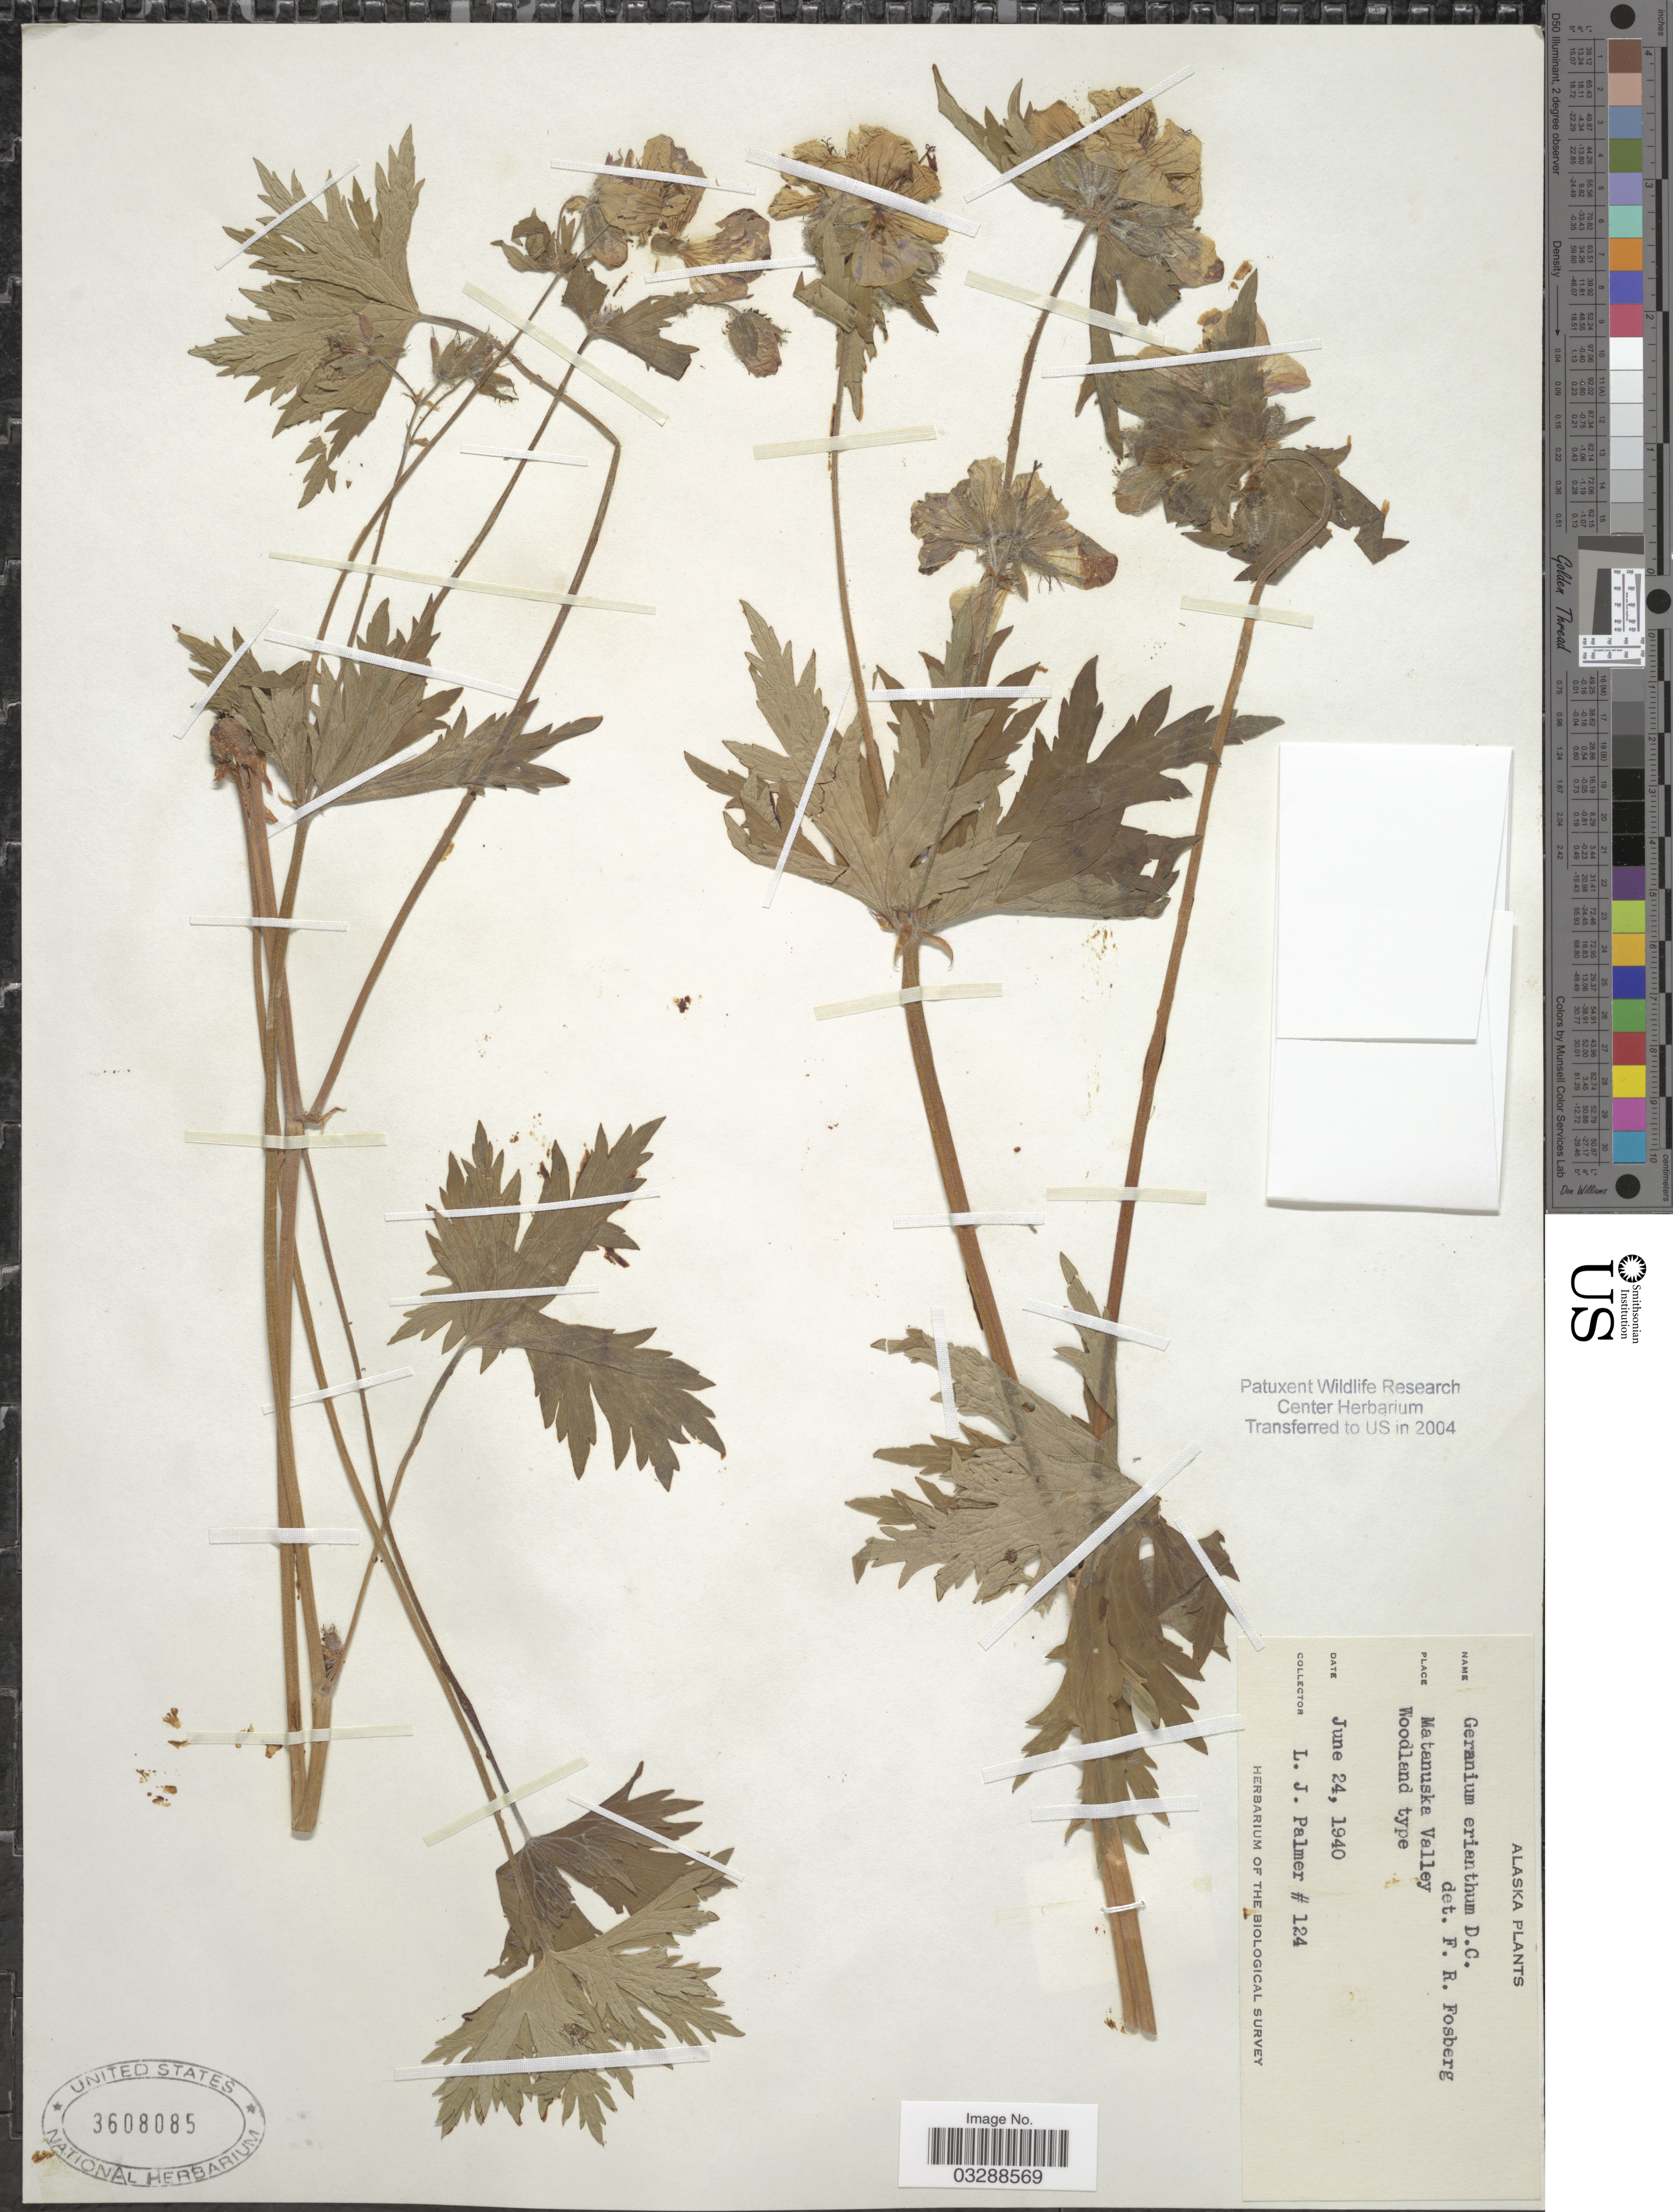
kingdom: Plantae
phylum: Tracheophyta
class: Magnoliopsida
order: Geraniales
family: Geraniaceae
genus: Geranium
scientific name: Geranium erianthum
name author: DC.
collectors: L. J. Palmer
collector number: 124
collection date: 1940-06-24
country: United States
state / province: Alaska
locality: Matanuska Valley.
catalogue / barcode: US 3608085